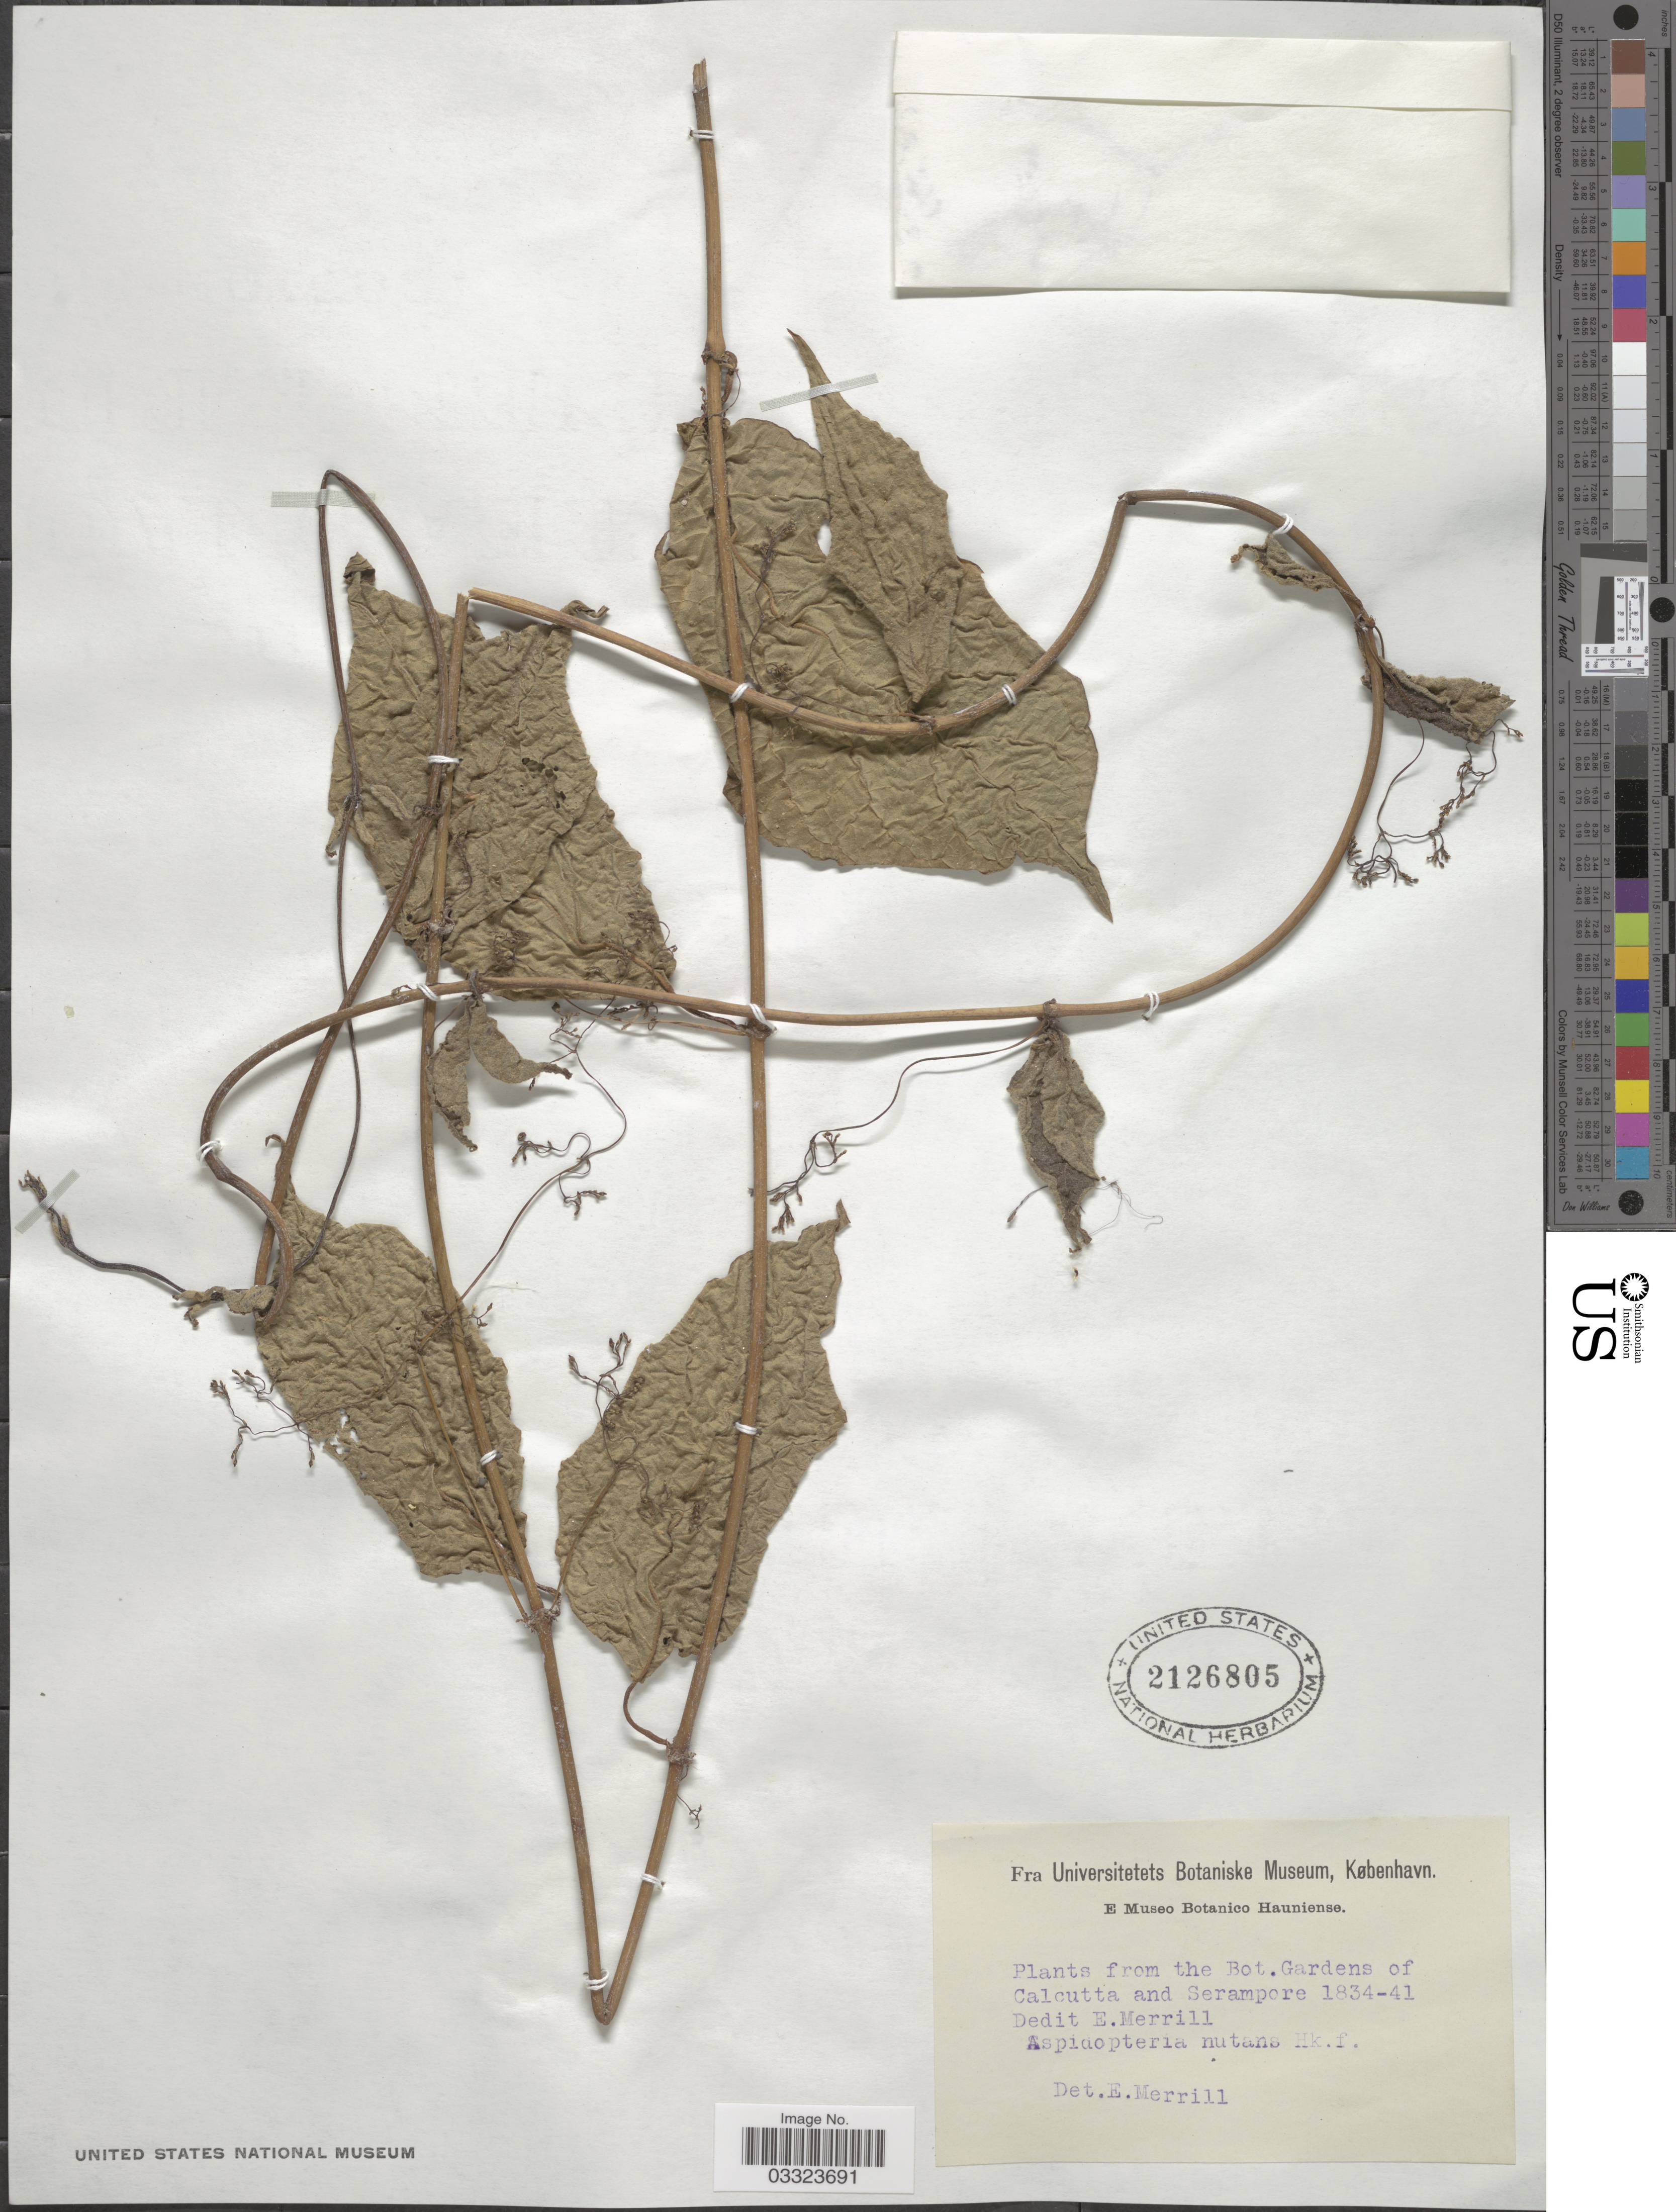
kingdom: Plantae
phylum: Tracheophyta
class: Magnoliopsida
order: Malpighiales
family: Malpighiaceae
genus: Aspidopterys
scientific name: Aspidopterys nutans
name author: Hook. f.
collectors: E. Merrill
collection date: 1834/1841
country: India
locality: Bot. Gardens of Calcutta and Serampore.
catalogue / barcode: US 2126805